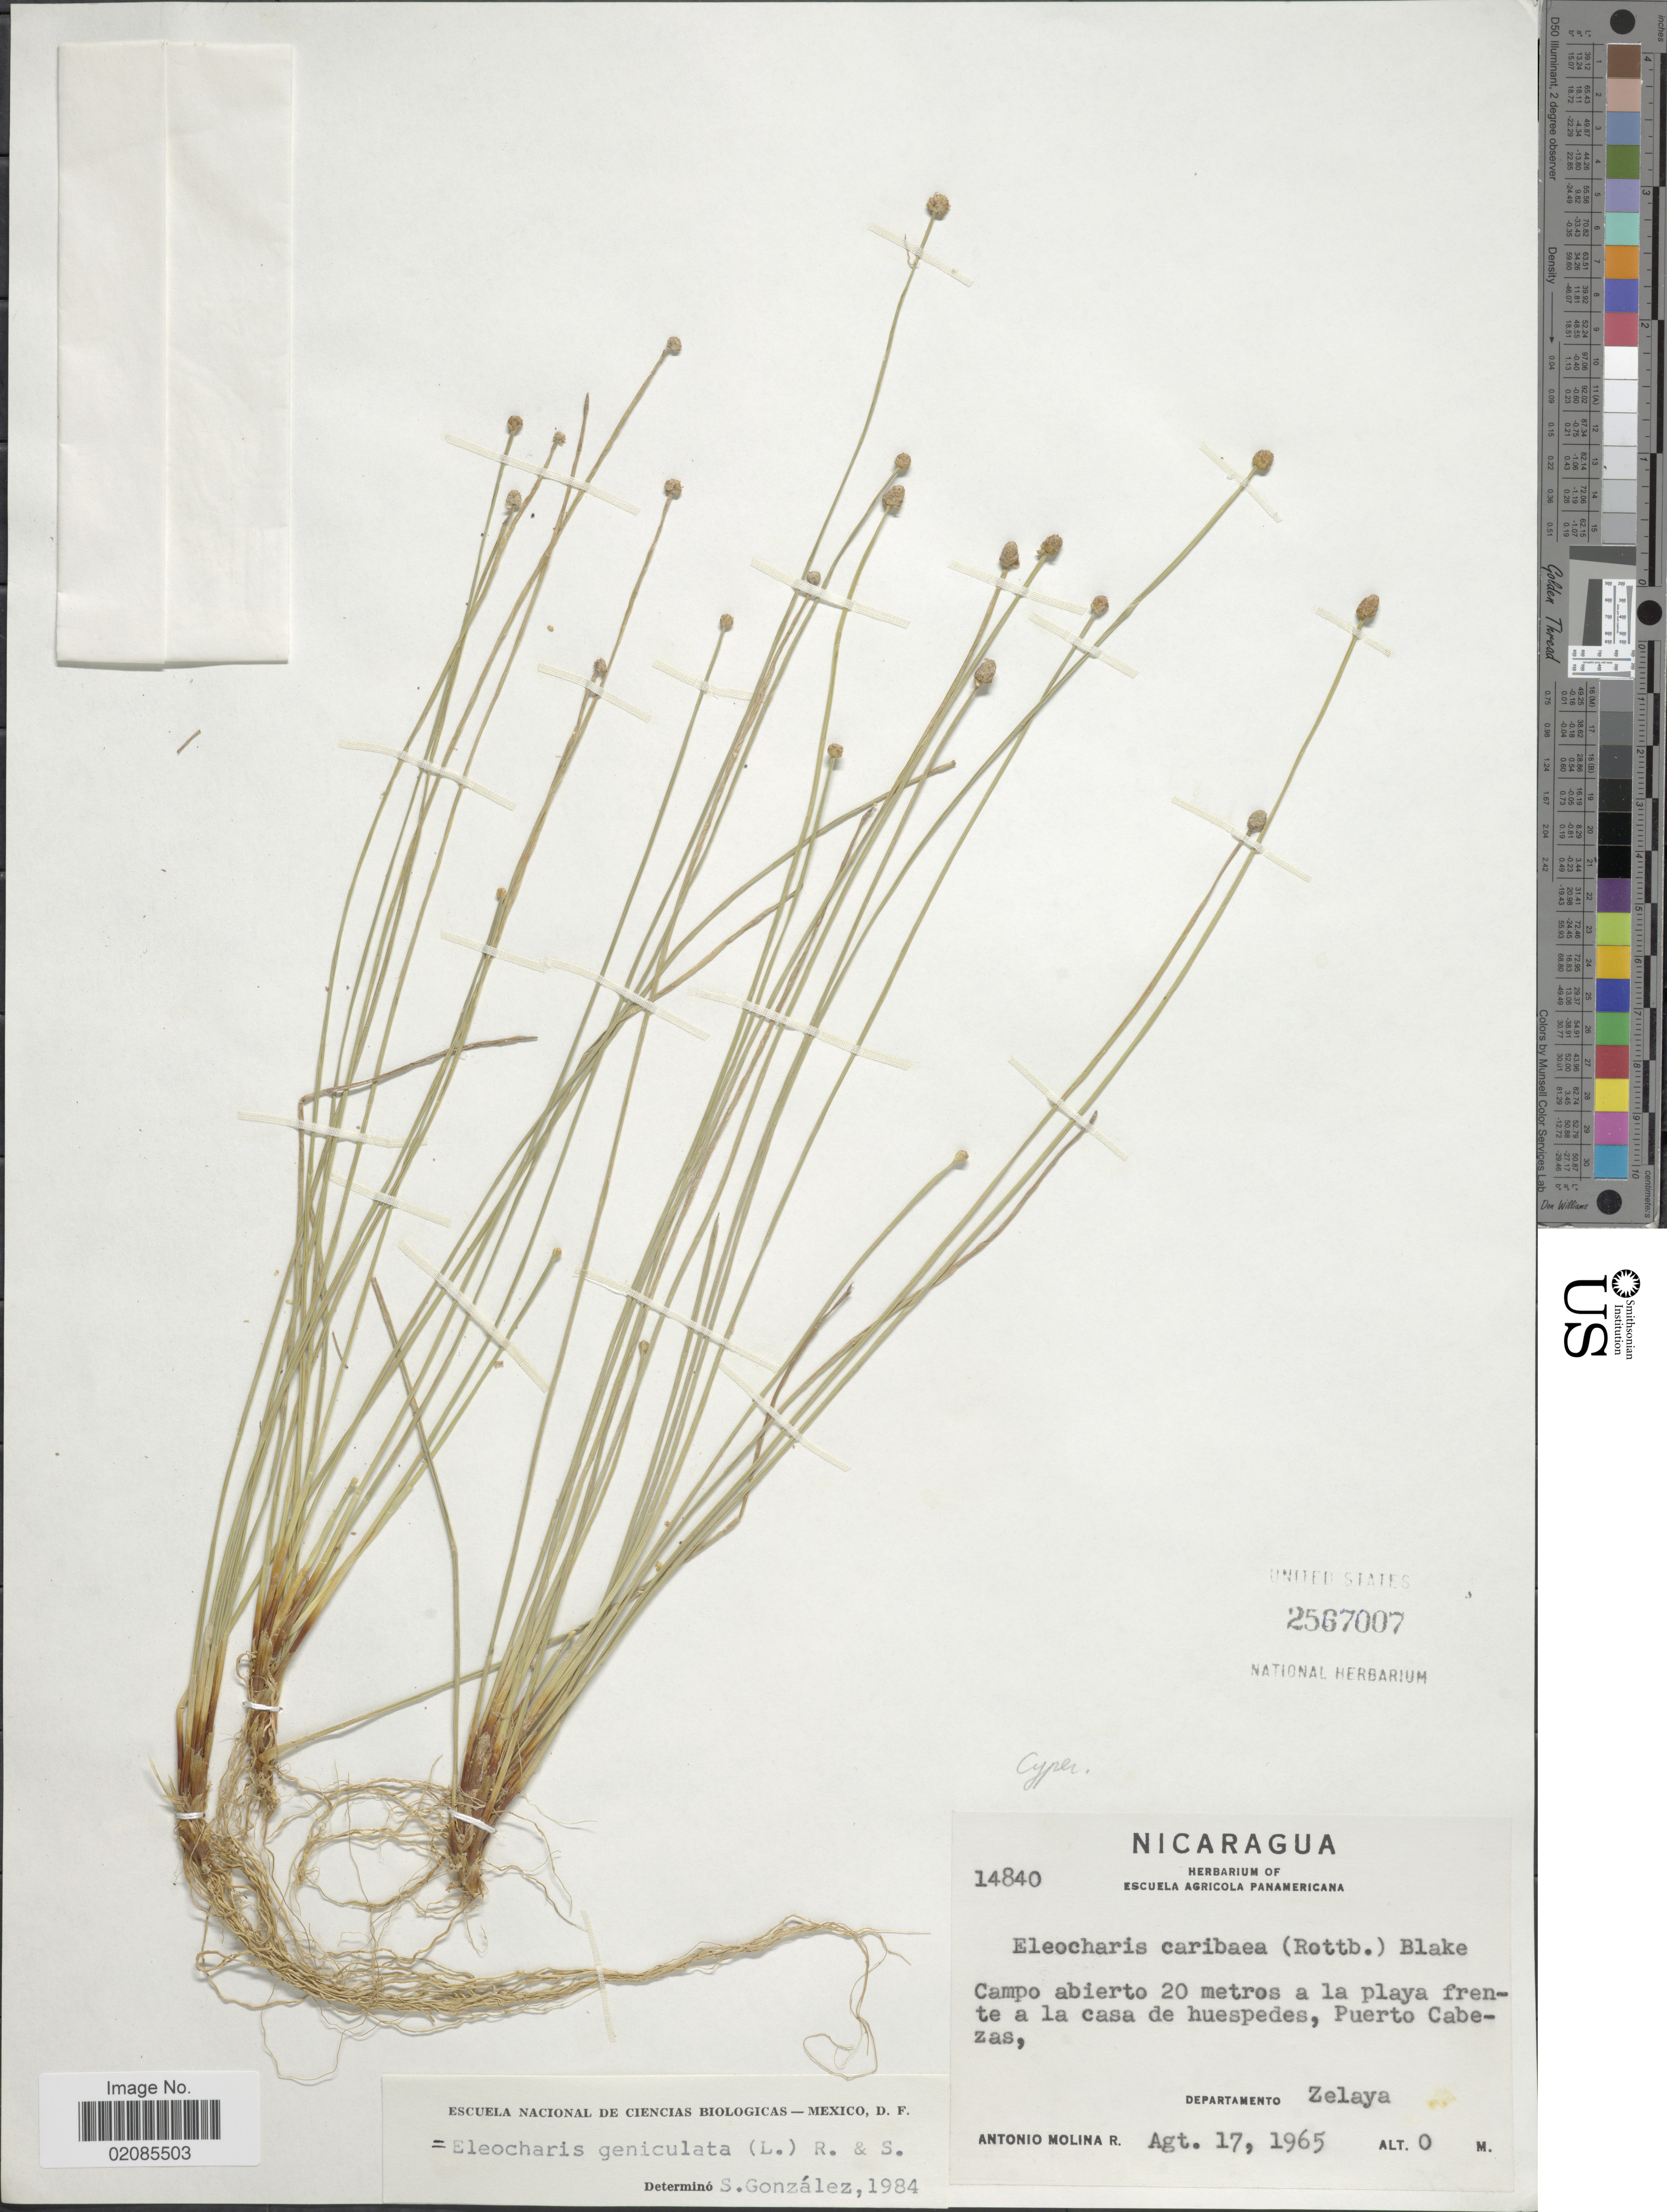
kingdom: Plantae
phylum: Tracheophyta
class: Liliopsida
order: Poales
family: Cyperaceae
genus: Eleocharis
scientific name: Eleocharis geniculata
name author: (L.) Roem. & Schult.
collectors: A. Molina R.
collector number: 14840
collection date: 1965-08-17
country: Nicaragua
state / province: Atlantico Norte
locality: Campo abierto 20 metros a la playa frente a la casa de huespedes, Puerto Cabezas, Departamento Zelaya.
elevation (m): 0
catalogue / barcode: US 2567007